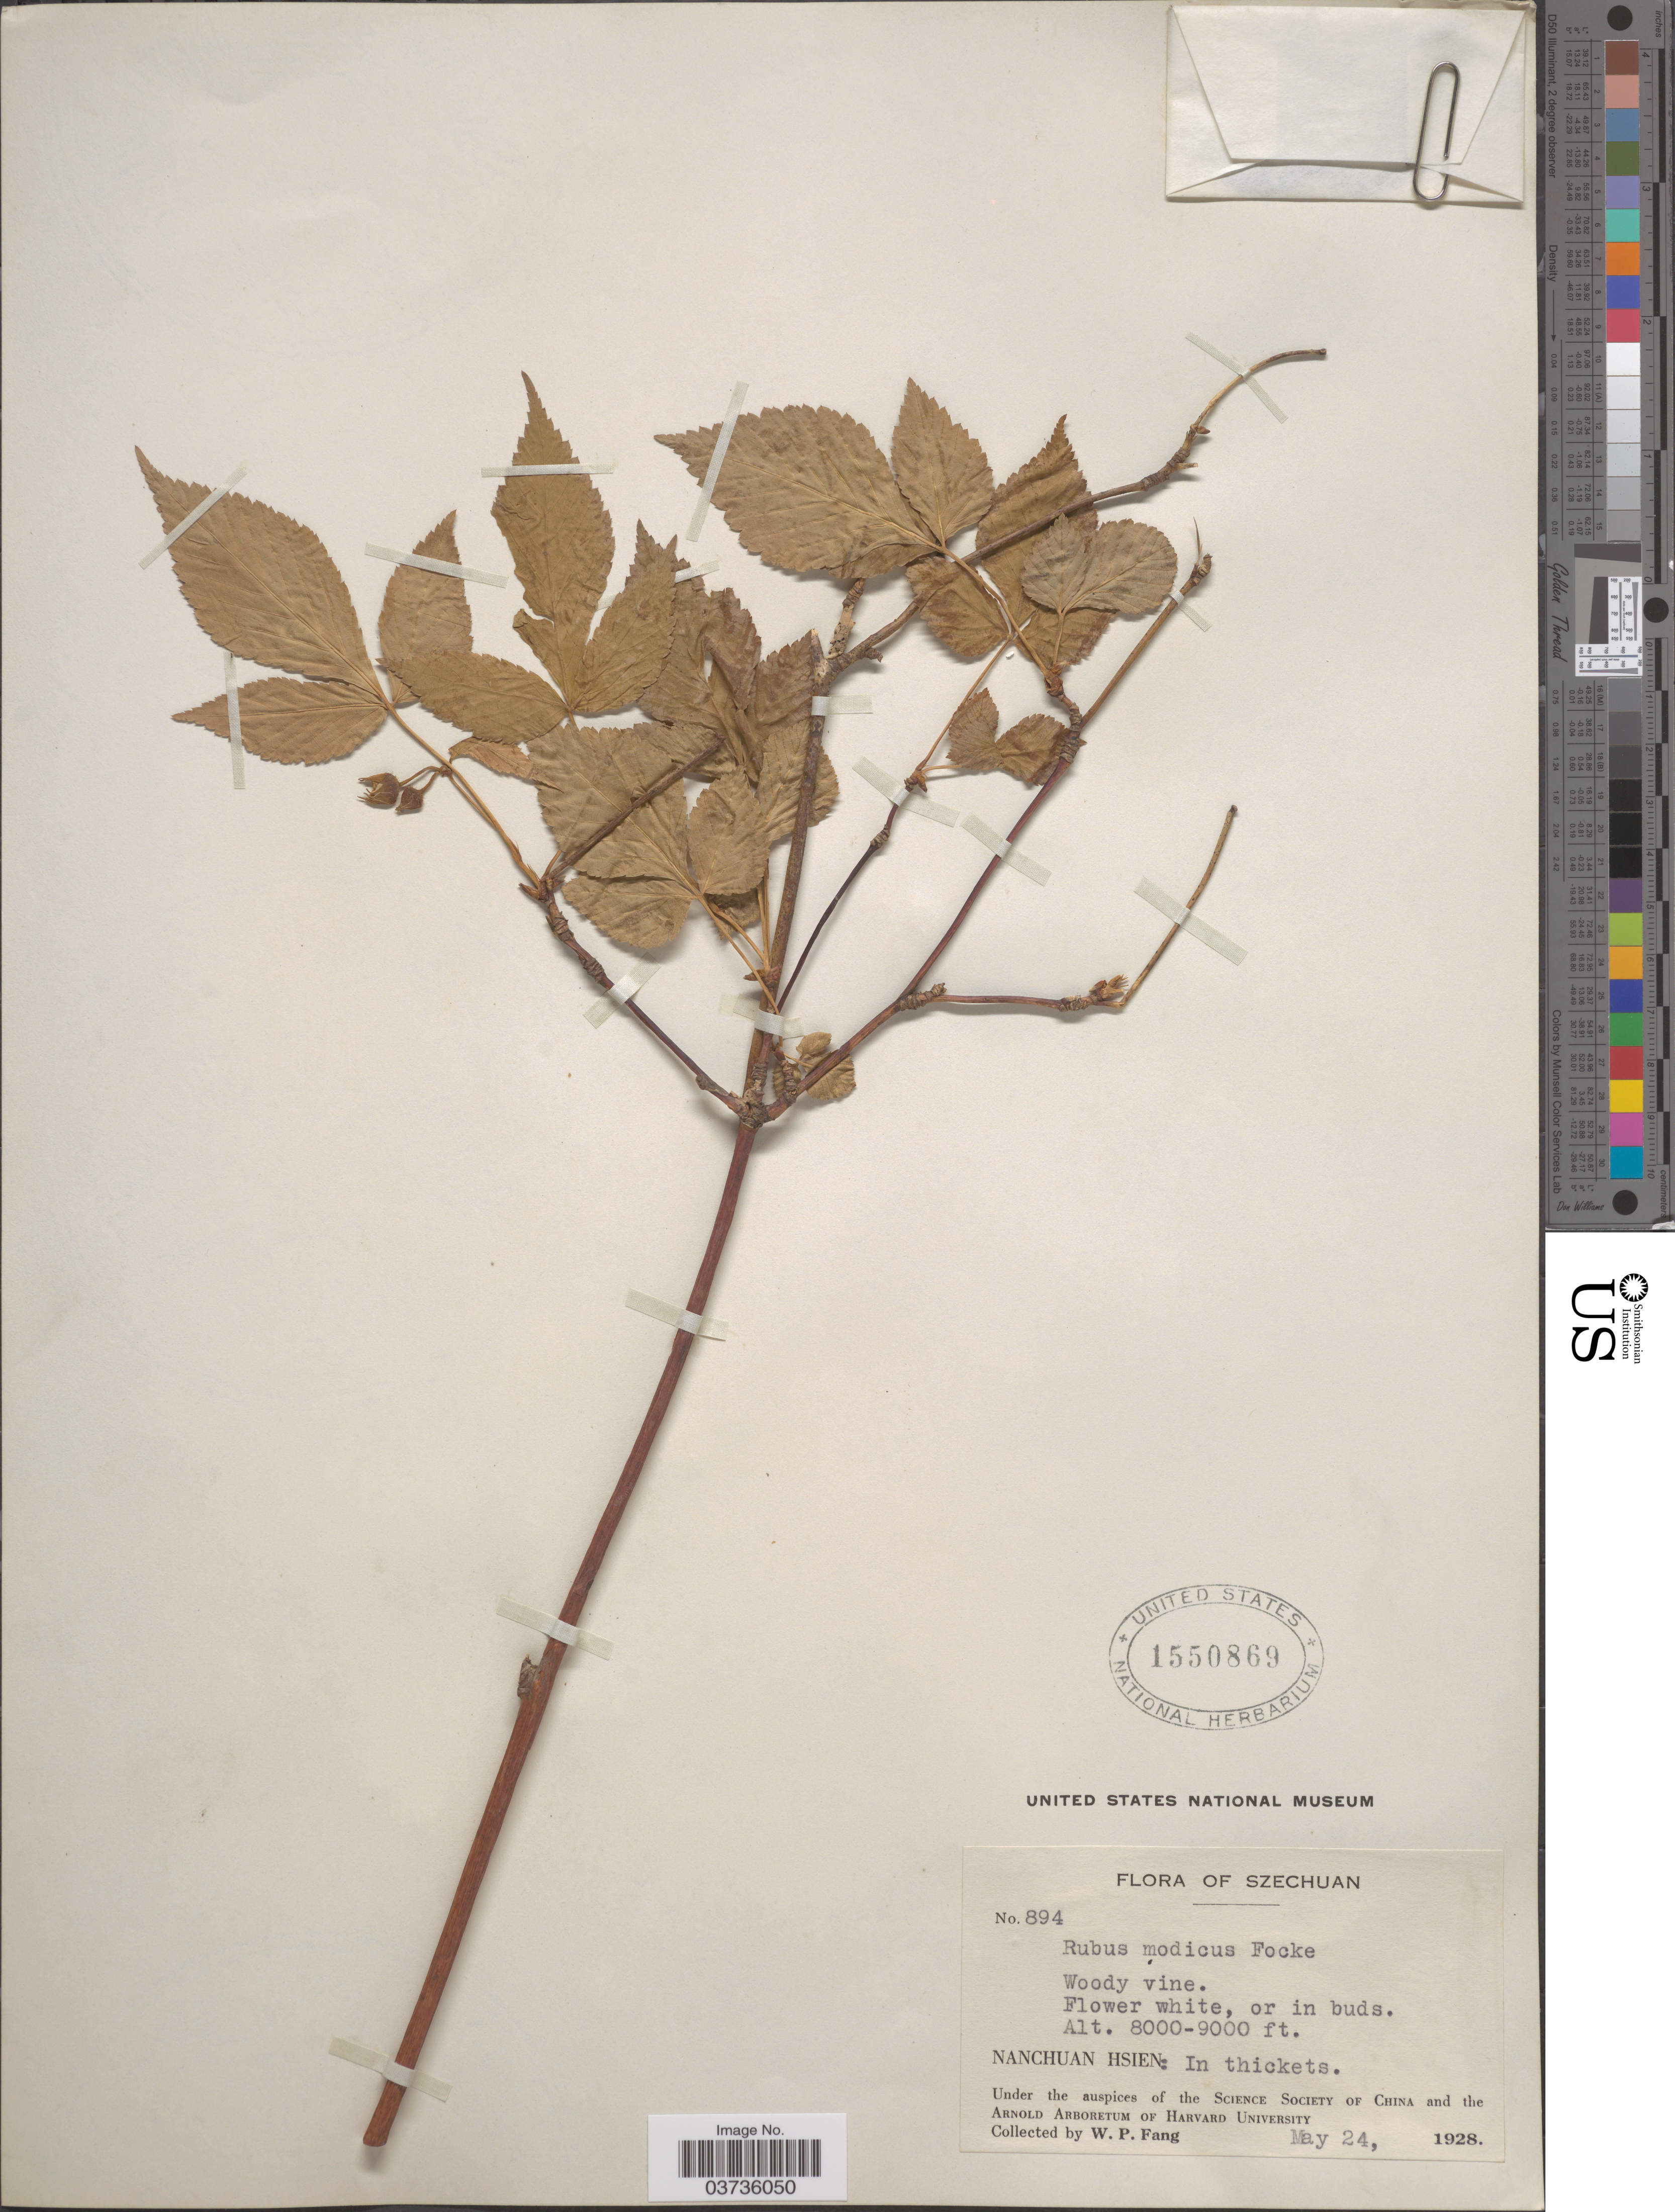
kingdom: Plantae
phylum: Tracheophyta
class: Magnoliopsida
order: Rosales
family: Rosaceae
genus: Rubus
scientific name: Rubus modicus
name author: Focke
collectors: W. P. Fang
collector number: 894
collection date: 1928-05-24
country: China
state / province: Sichuan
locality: Szechuan, Nanchuan Hsien: In thickets.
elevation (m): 2438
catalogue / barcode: US 1550869